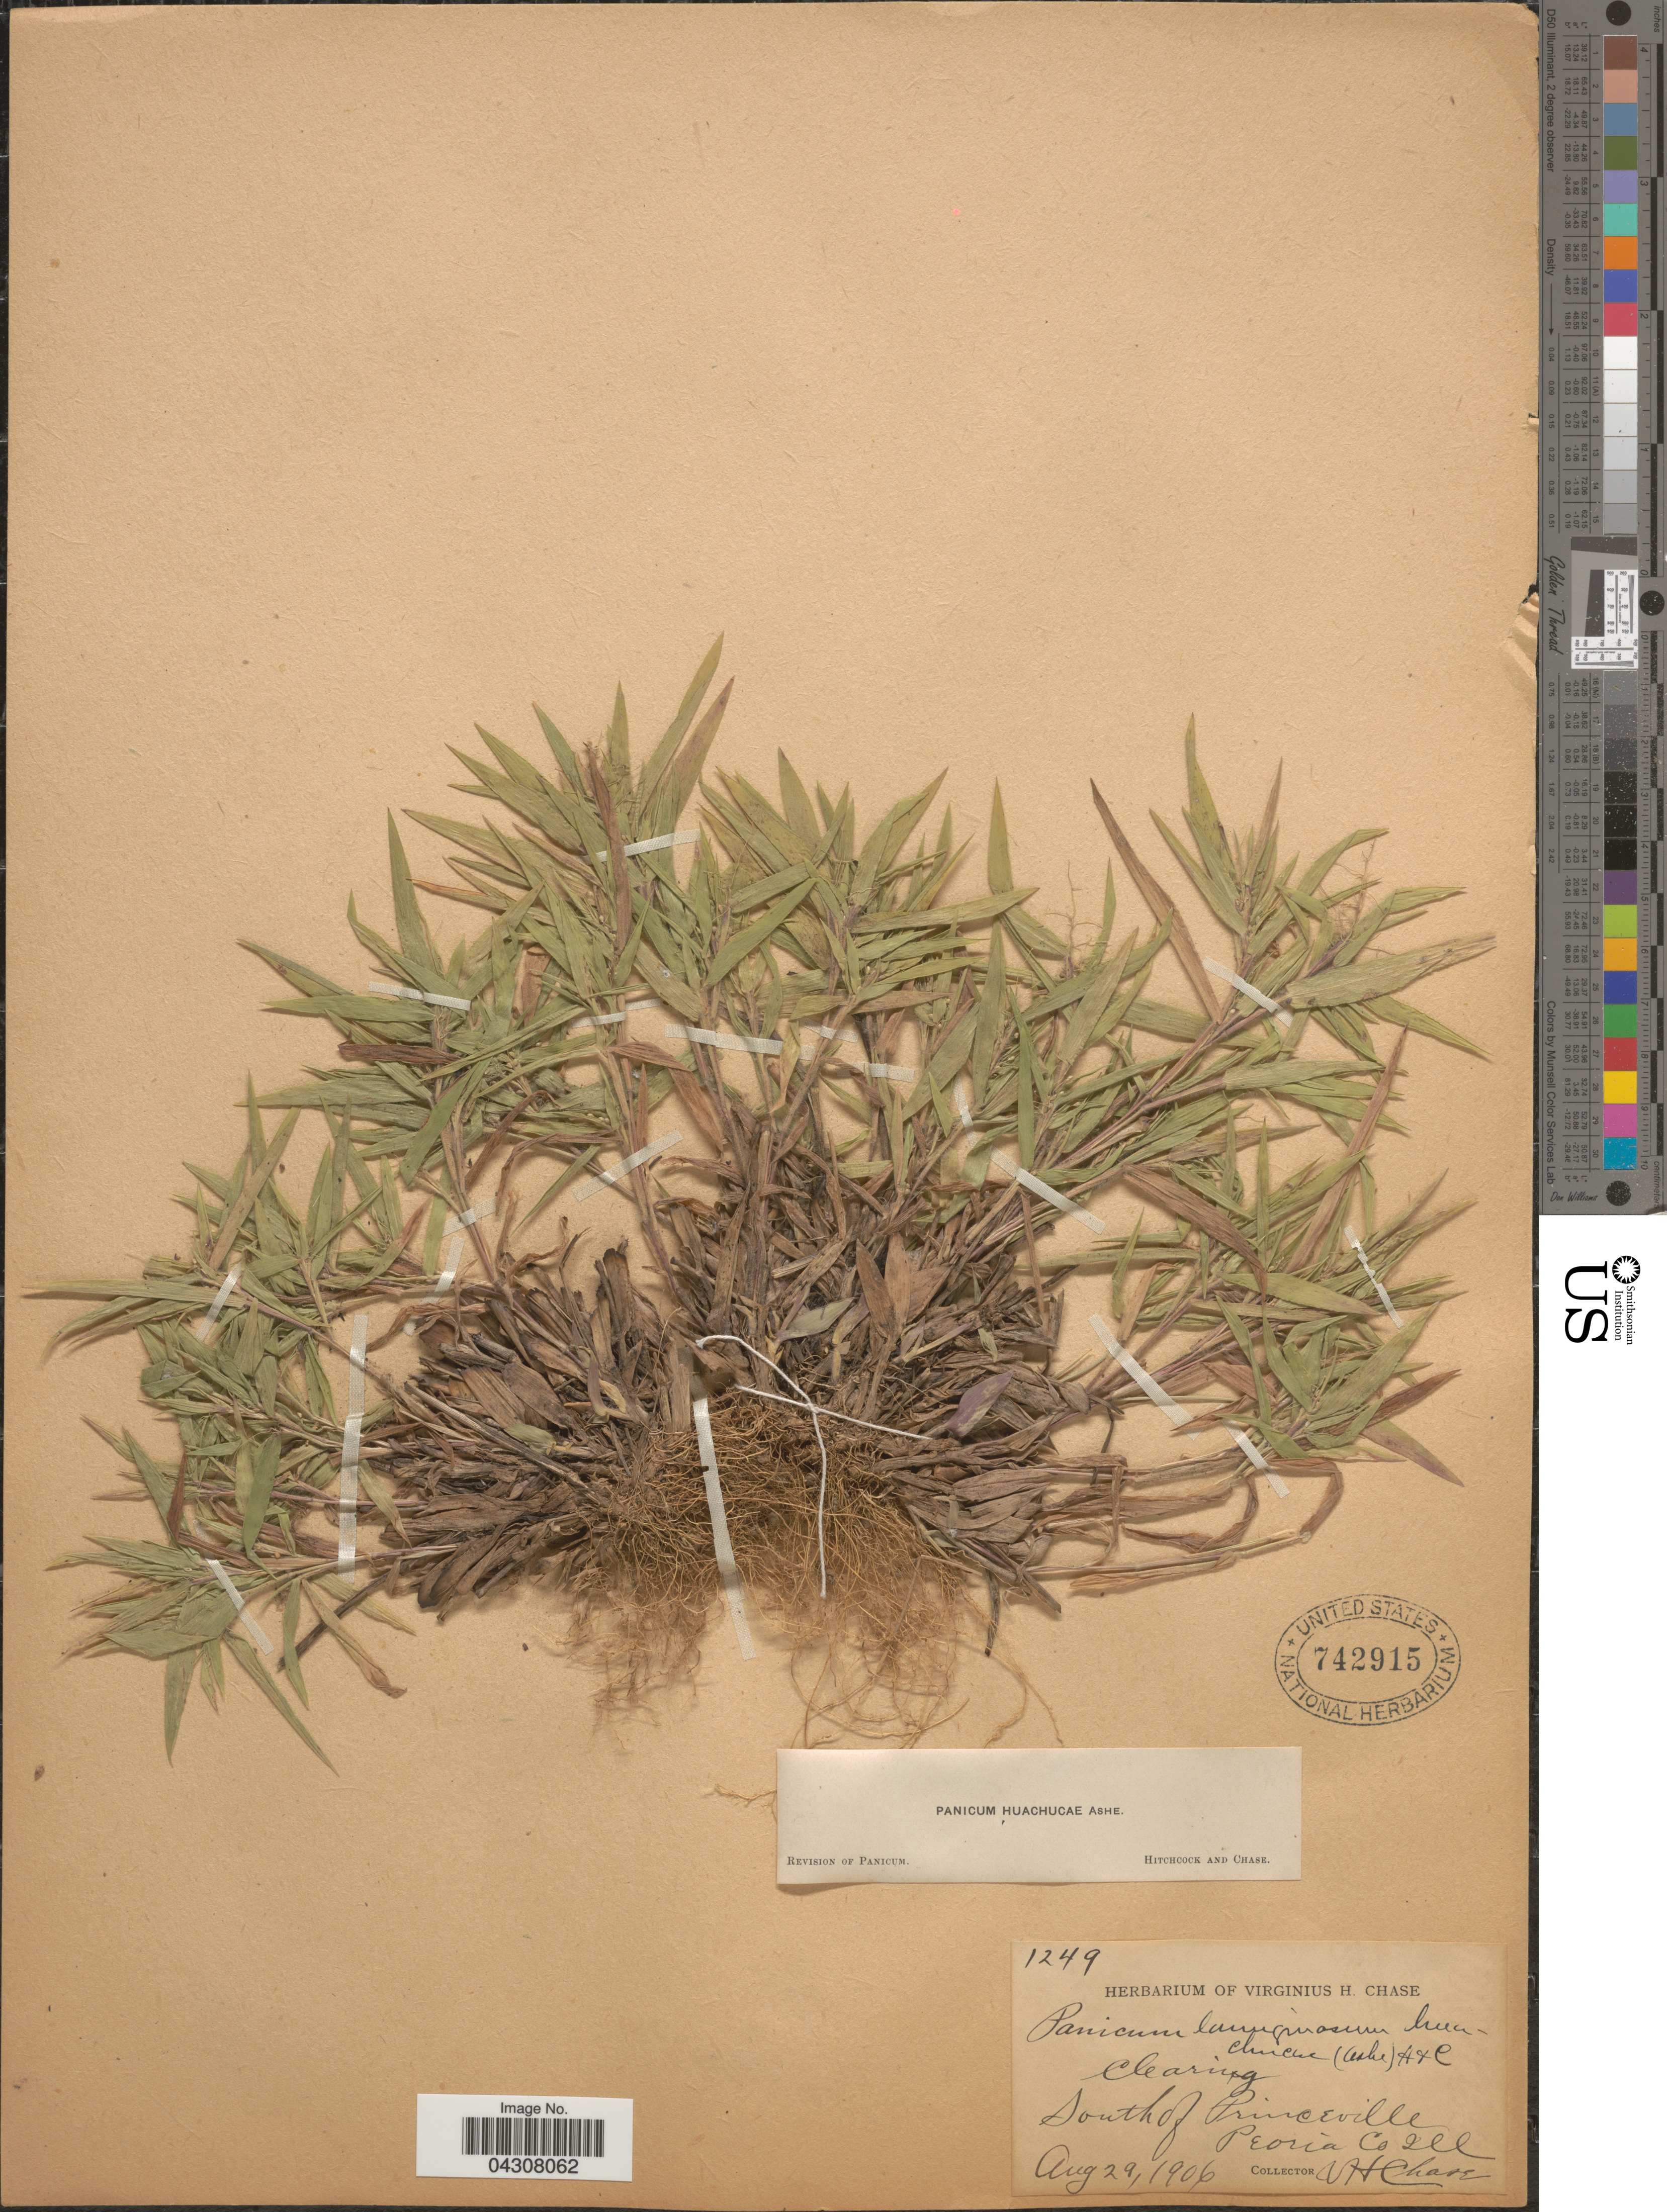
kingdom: Plantae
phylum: Tracheophyta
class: Liliopsida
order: Poales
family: Poaceae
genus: Dichanthelium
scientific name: Dichanthelium acuminatum var. acuminatum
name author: (Sw.) Gould & C.A. Clark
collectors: V. H. Chase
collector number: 1249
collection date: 1906-08-29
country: United States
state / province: Illinois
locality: Clearing South of Princeville Peoria Co.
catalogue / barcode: US 742915